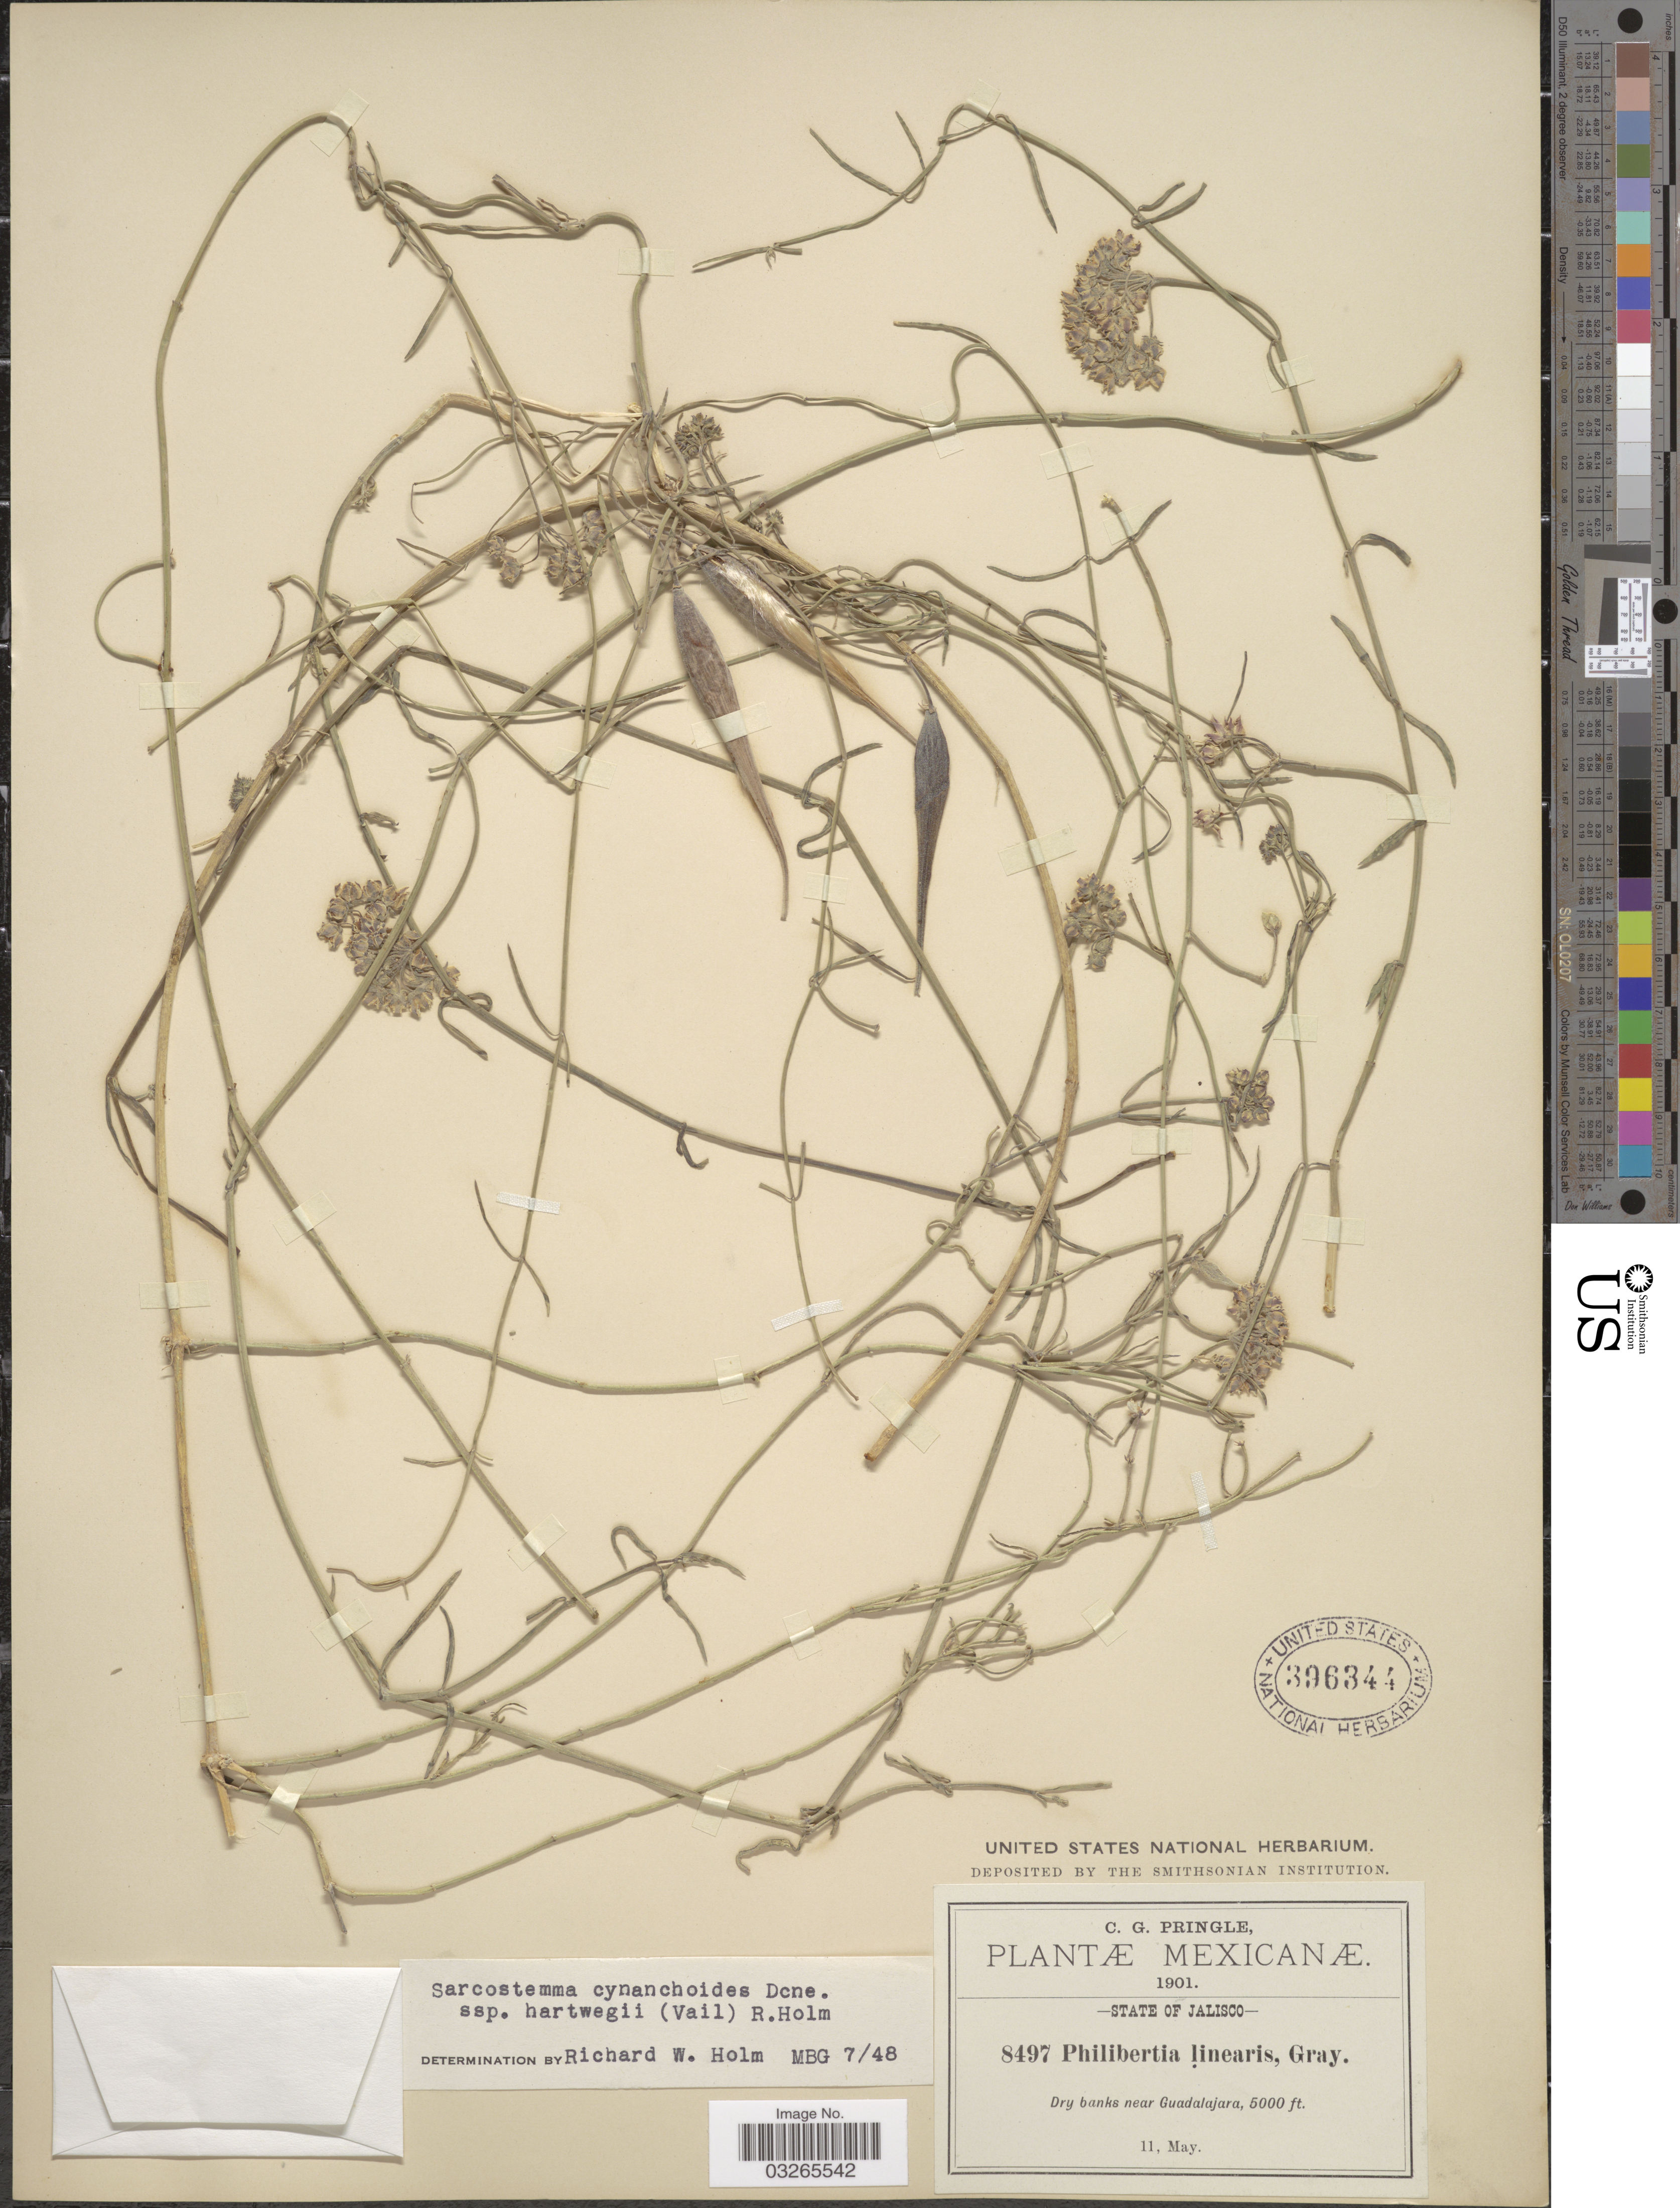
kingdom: Plantae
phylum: Tracheophyta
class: Magnoliopsida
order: Gentianales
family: Apocynaceae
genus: Sarcostemma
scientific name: Sarcostemma cynanchoides subsp. hartwegii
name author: (Vail) R.W. Holm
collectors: C. G. Pringle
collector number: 8497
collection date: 1901-05-11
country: Mexico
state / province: Jalisco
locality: Dry banks near Guadalajara.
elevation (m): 1524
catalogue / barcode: US 396344